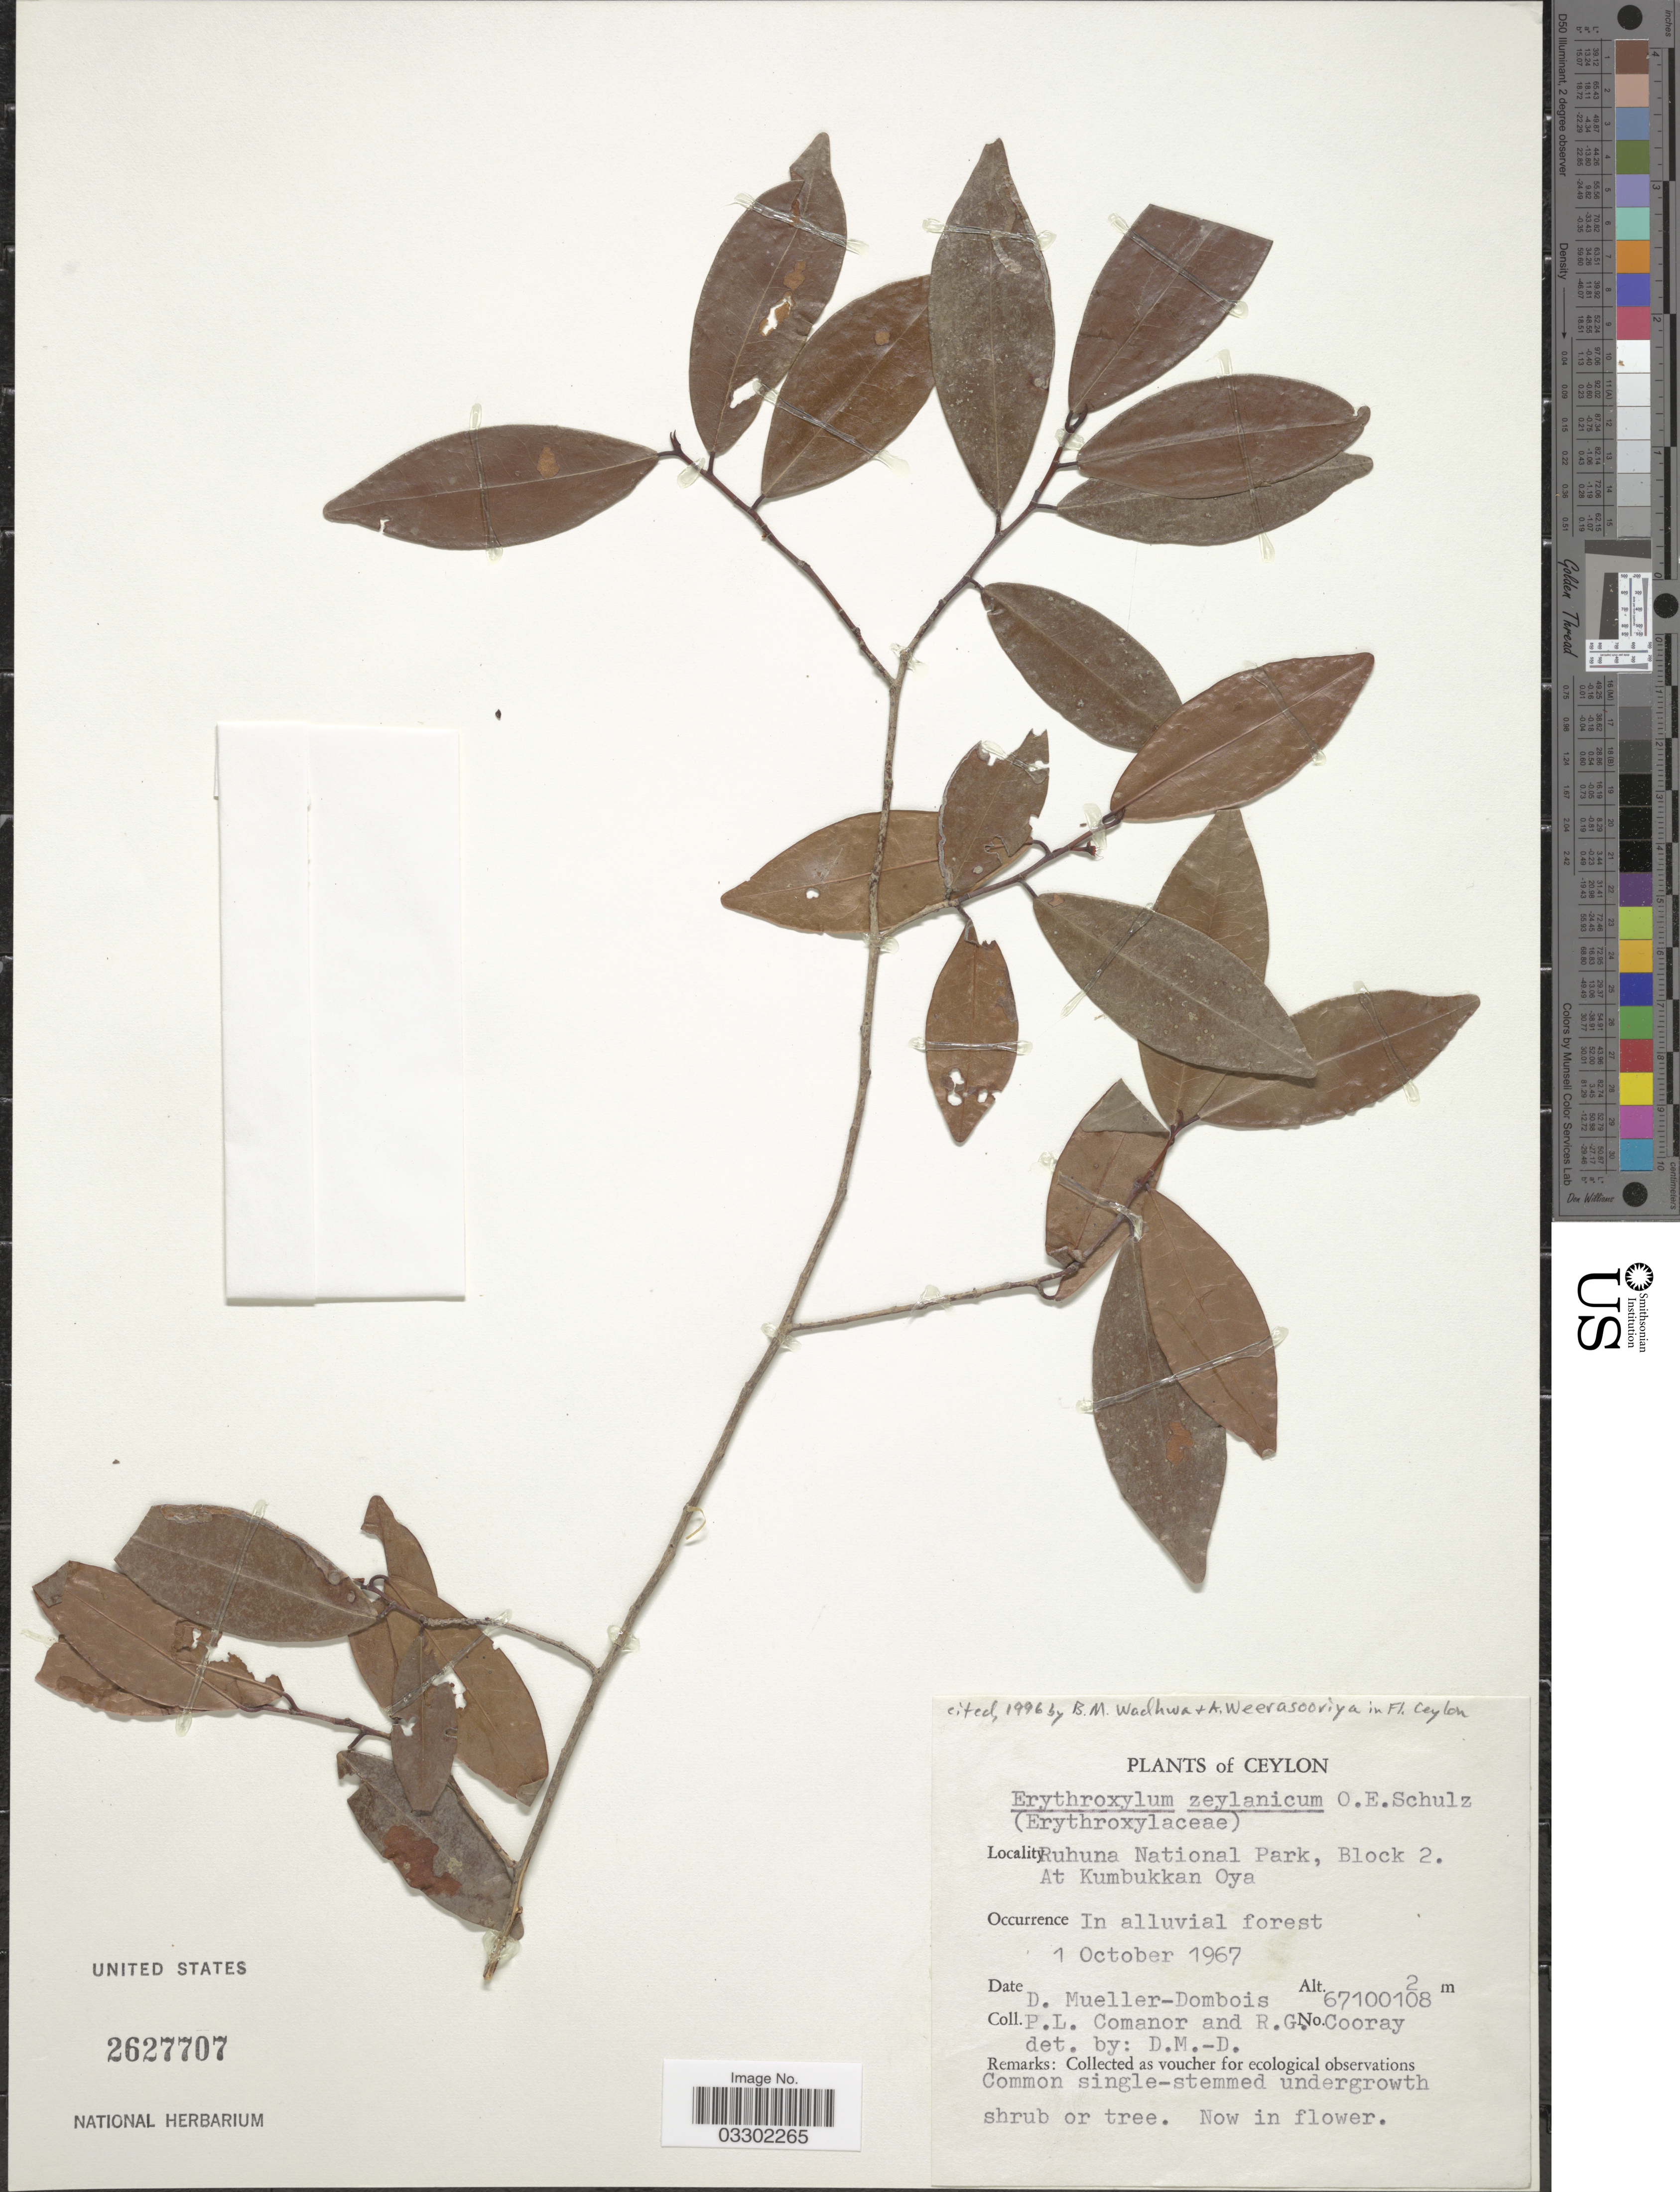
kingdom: Plantae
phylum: Tracheophyta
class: Magnoliopsida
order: Malpighiales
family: Erythroxylaceae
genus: Erythroxylum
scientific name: Erythroxylum zeylanicum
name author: O.E. Schulz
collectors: D. Mueller-Dombois, P. Comanor & R. Cooray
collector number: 67100108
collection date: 1967-10-01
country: Sri Lanka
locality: Ceylon, Ruhuna National Park, Block 2. At Kumbukkan Oya.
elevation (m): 2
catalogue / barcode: US 2627707